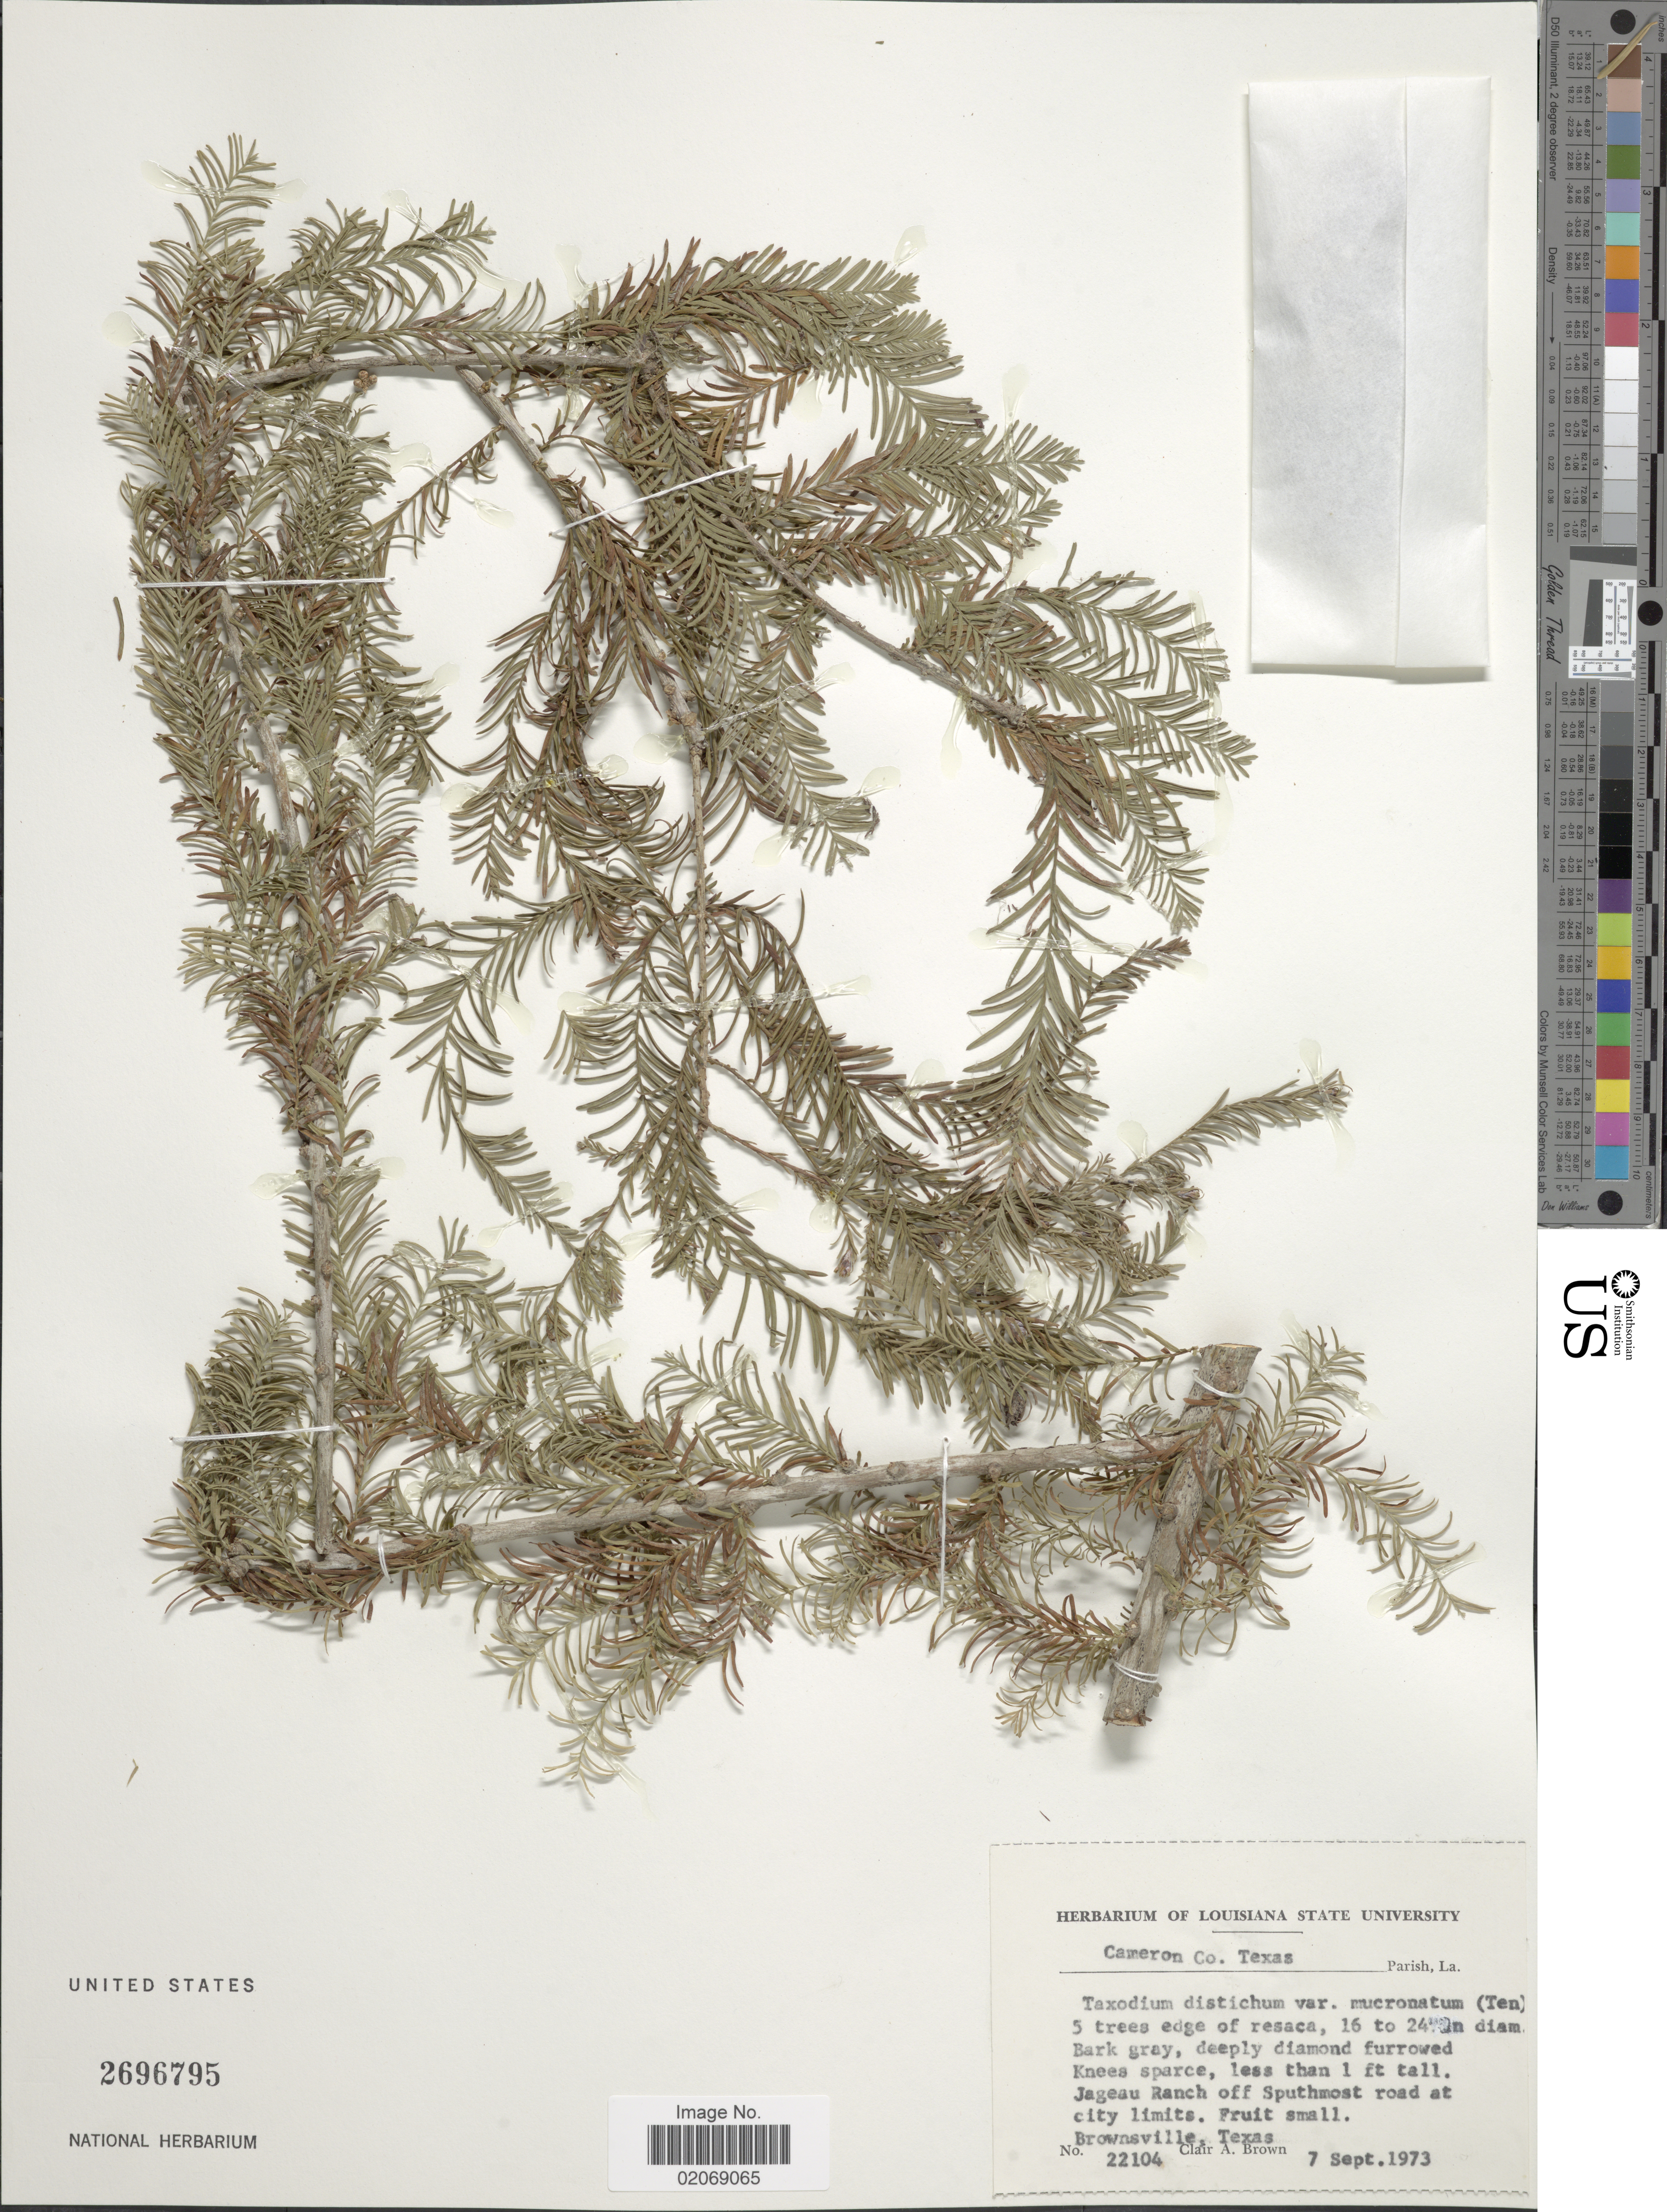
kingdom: Plantae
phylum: Tracheophyta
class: Pinopsida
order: Pinales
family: Cupressaceae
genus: Taxodium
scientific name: Taxodium mucronatum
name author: Ten.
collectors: C. A. Brown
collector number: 22104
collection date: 1973-09-07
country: United States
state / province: Texas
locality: Parish La. [unsure placement] Jagueau Ranch off Sputhmost road at city limits, Brownsville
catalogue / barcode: US 2696795